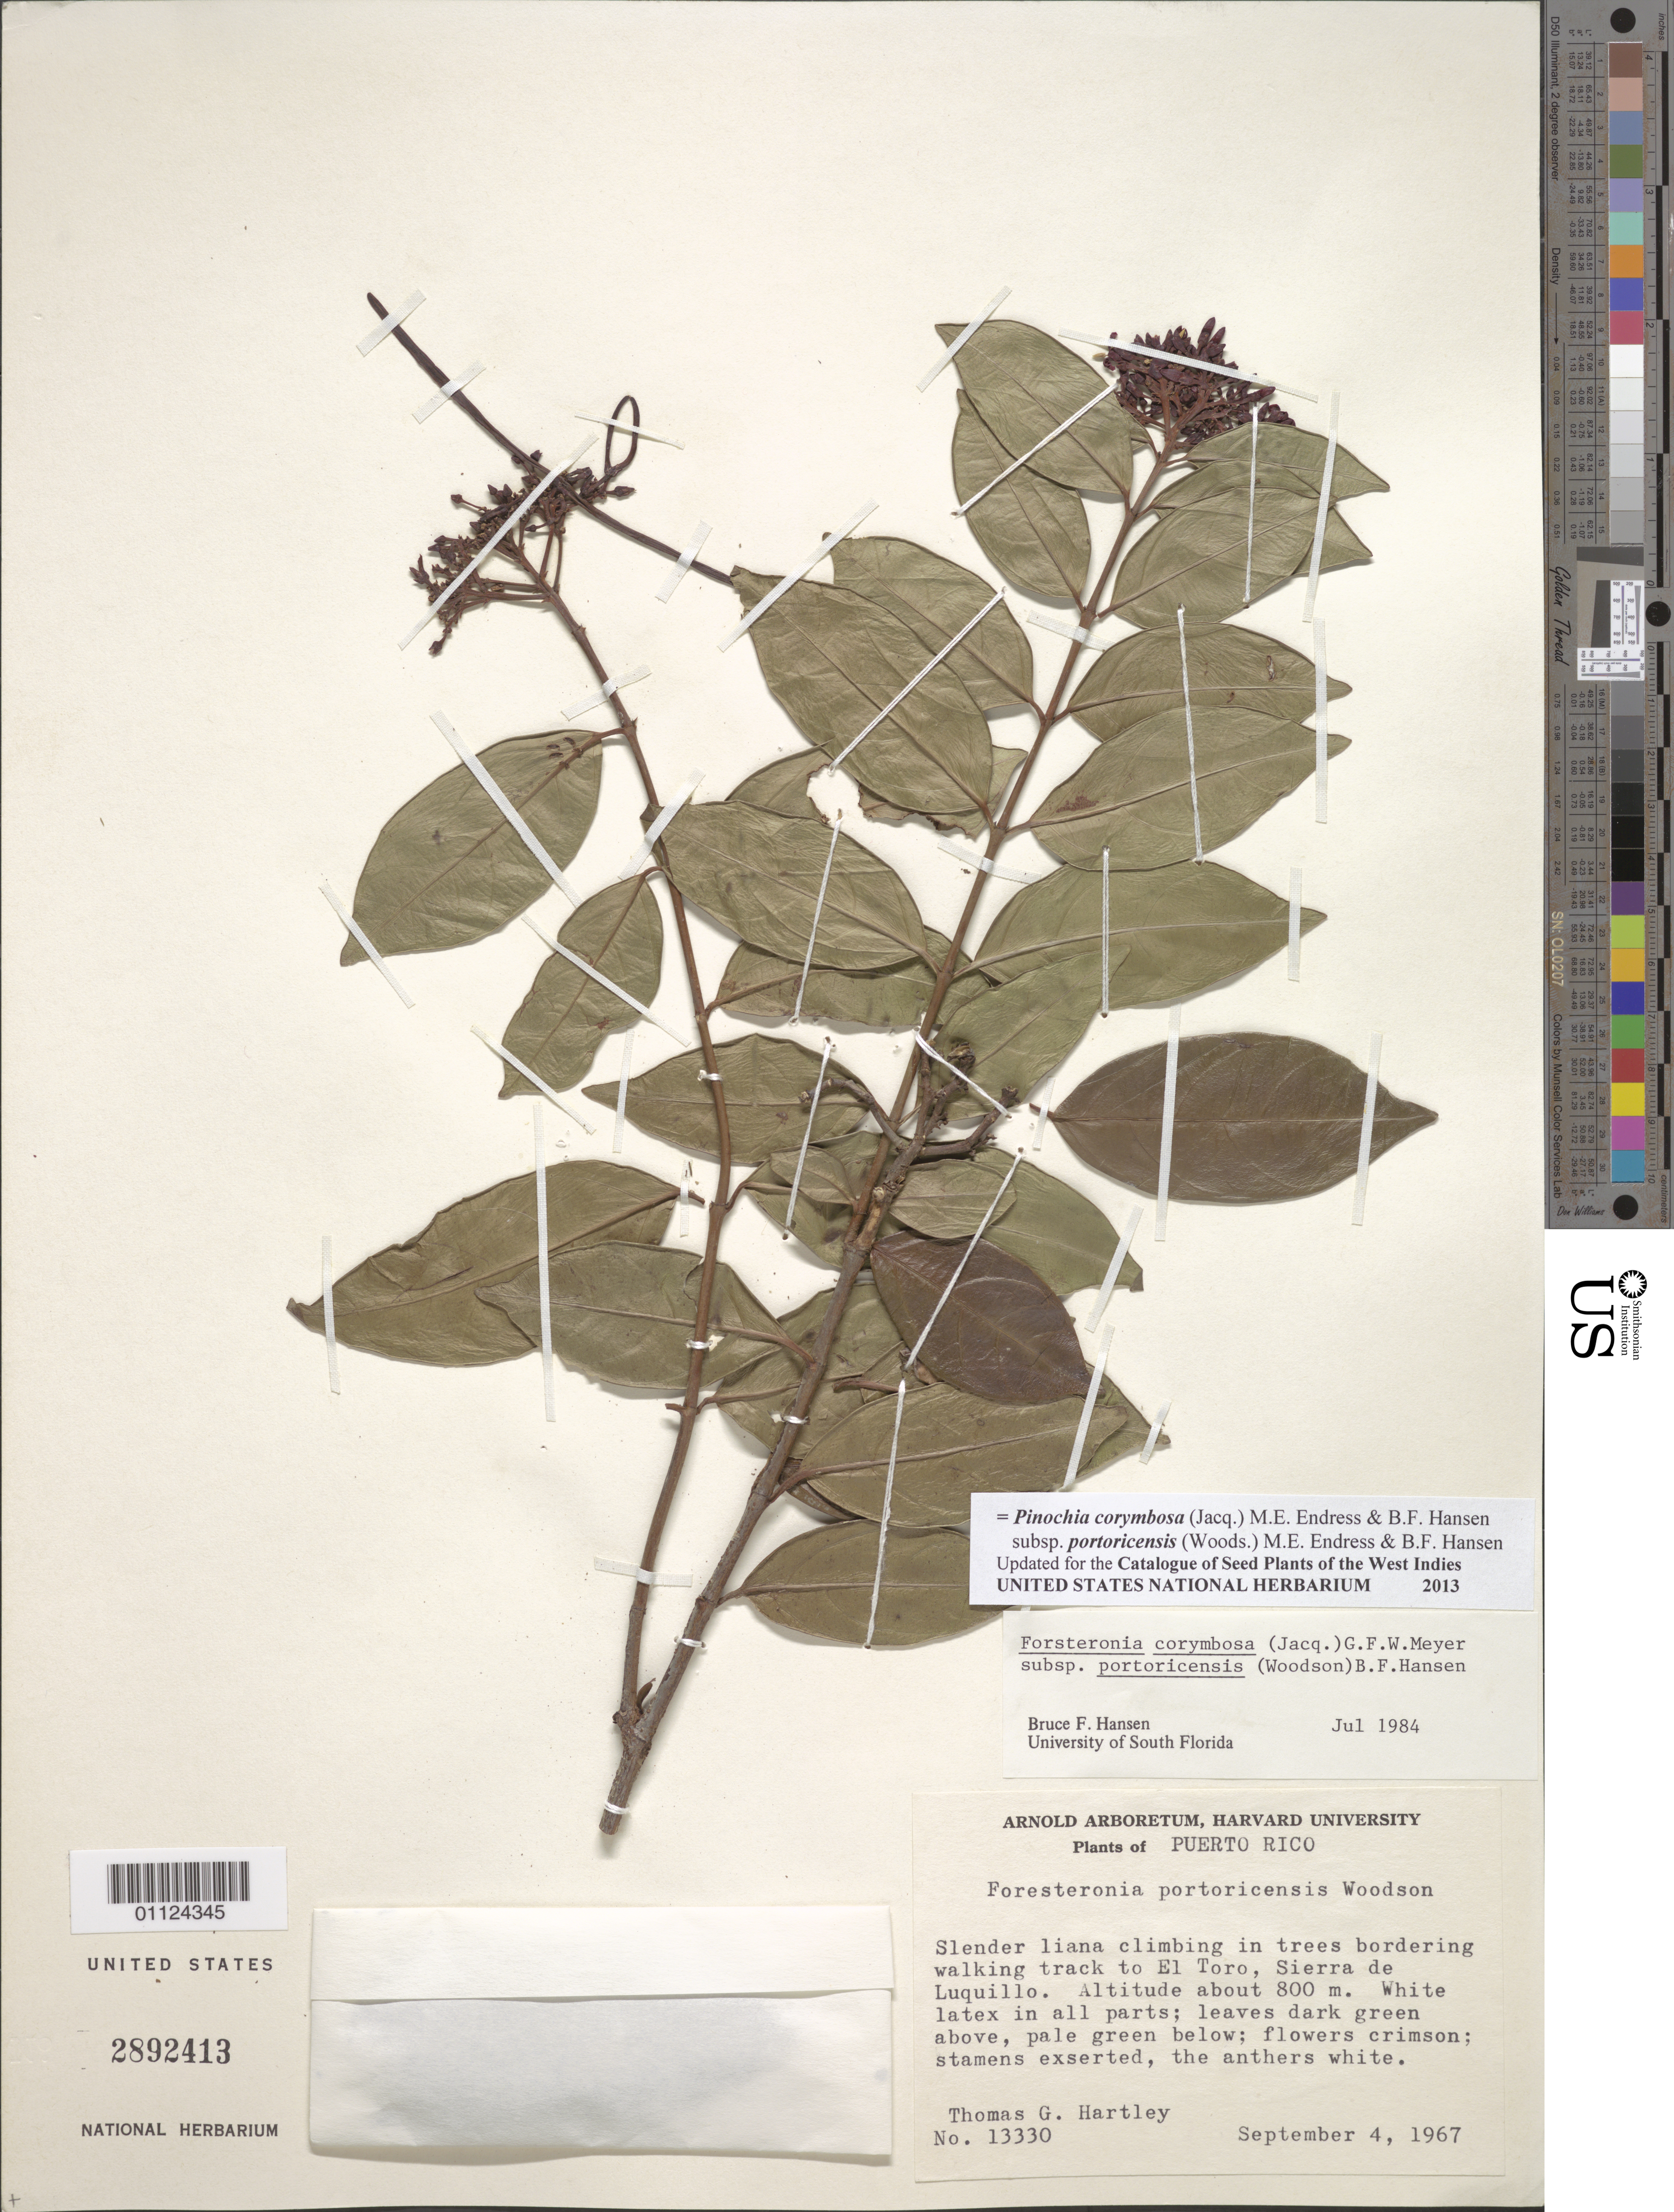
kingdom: Plantae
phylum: Tracheophyta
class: Magnoliopsida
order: Gentianales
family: Apocynaceae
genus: Pinochia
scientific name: Pinochia corymbosa subsp. portoricensis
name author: (Woodson) M.E. Endress & B.F. Hansen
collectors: T. G. Hartley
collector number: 13330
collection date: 1967-09-04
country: Puerto Rico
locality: El Toro, Sierra de Luquillo.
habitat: Trees bordering walking track.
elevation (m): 800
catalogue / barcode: US 2892413